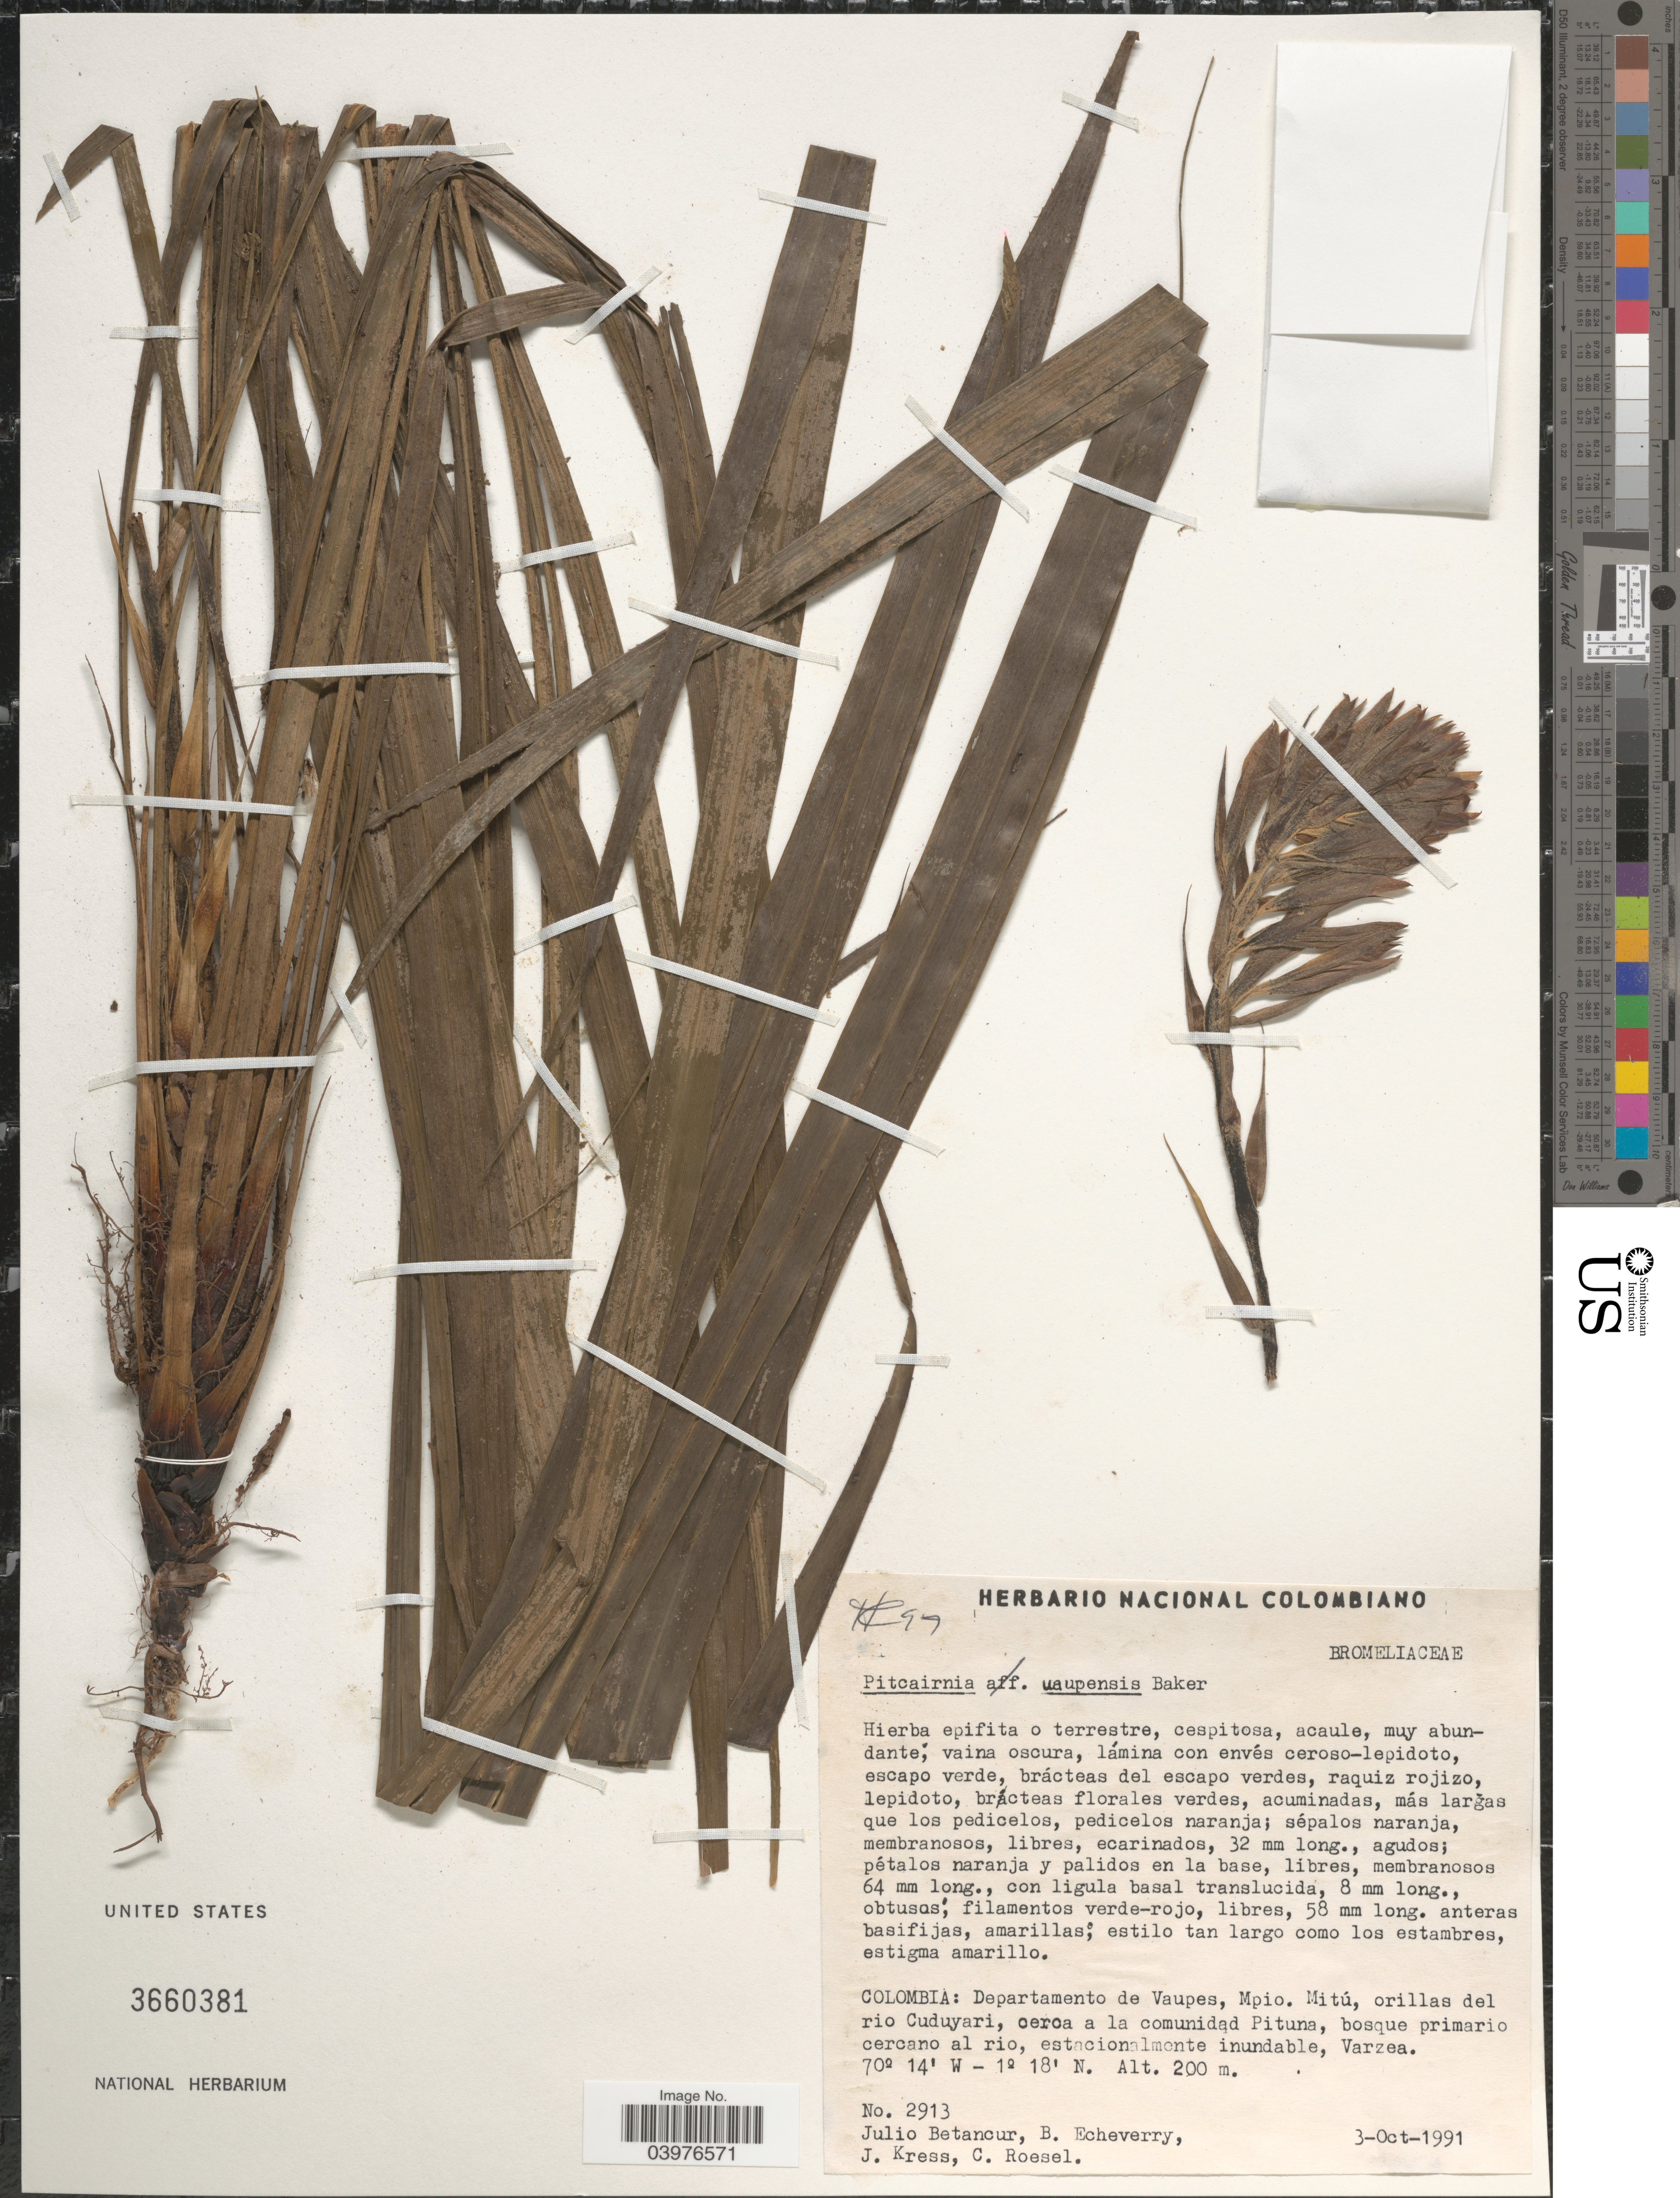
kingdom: Plantae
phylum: Tracheophyta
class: Liliopsida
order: Poales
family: Bromeliaceae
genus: Pitcairnia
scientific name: Pitcairnia uaupensis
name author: Baker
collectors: J. Betancur, B. Echeverry, J. Kress & C. S. Roesel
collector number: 2913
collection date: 1991-10-03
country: Colombia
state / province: Vaupés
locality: Departamento de Vaupes, Mpio. Mitú, orillas del rio Cuduyari, cerca a la comunidad Pituna, bosque primario cercano al rio, estacionalmente inundable, Varzea.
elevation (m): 200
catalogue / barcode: US 3660381